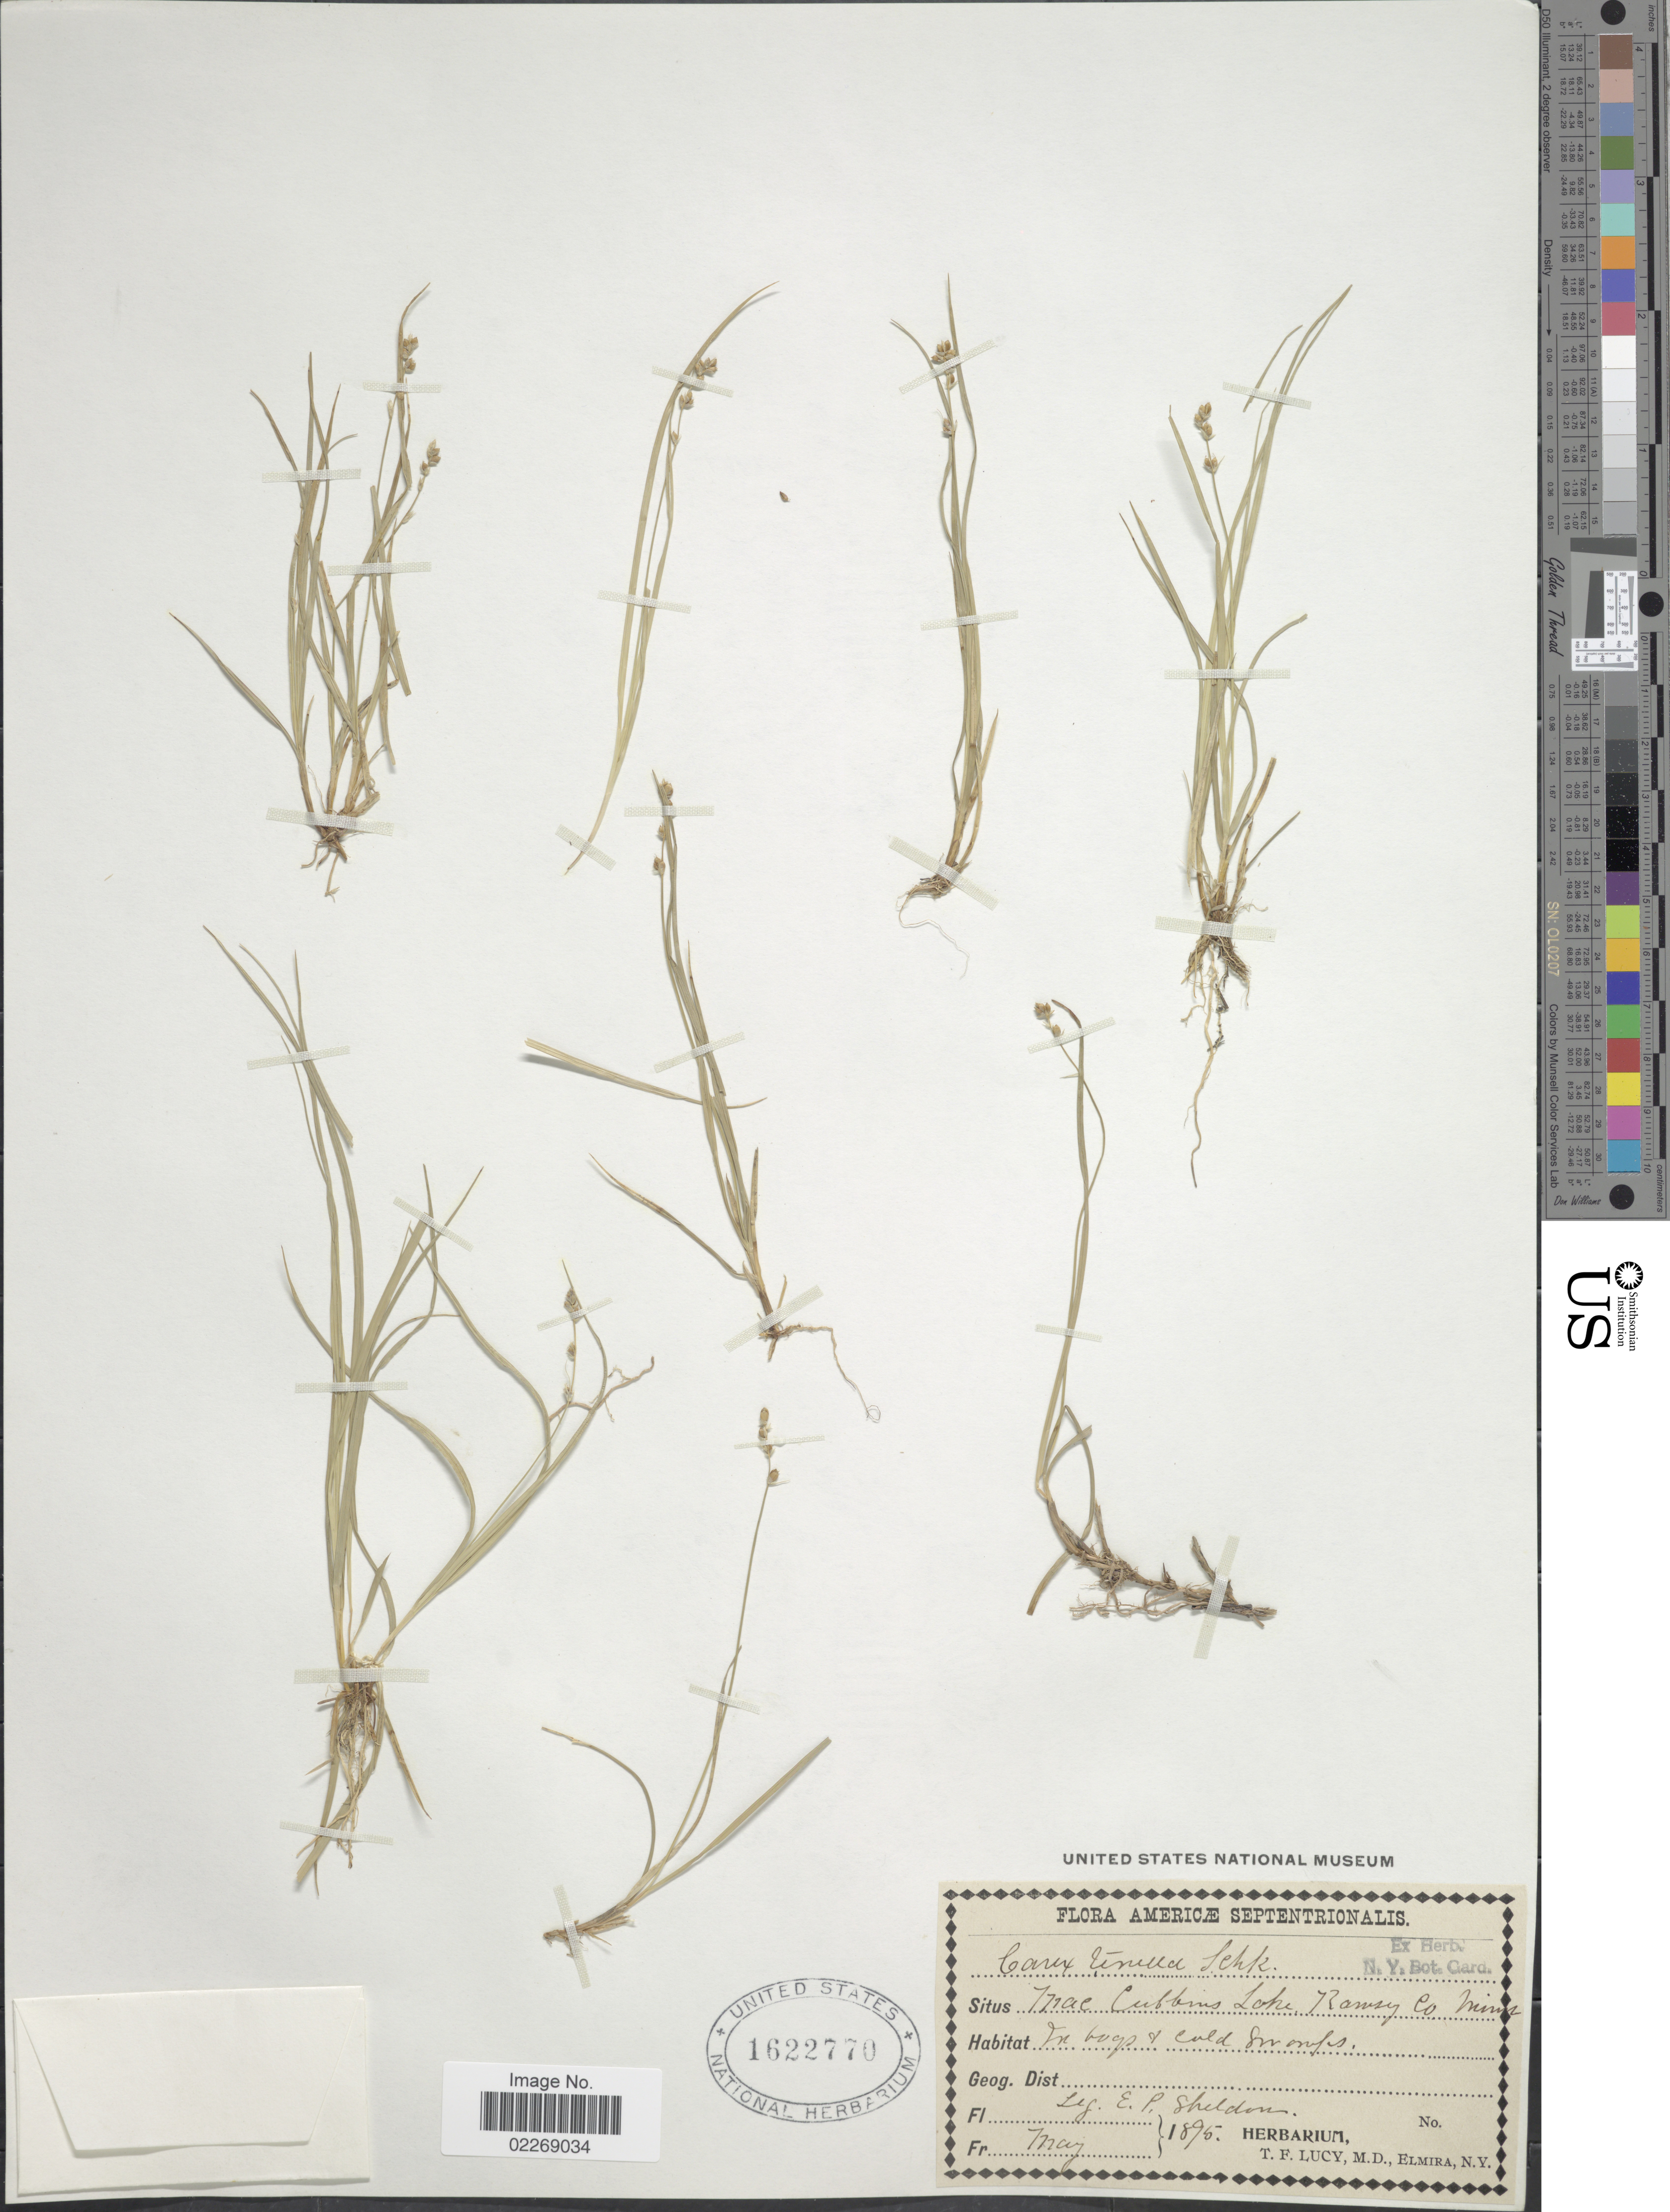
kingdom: Plantae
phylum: Tracheophyta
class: Liliopsida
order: Poales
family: Cyperaceae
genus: Carex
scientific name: Carex disperma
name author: Dewey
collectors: E. P. Sheldon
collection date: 1895-05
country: United States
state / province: Minnesota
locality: Americæ Septentrionalis, Mac Cubbins Lake, Ramsey Co, In bogs + cold swamps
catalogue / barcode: US 1622770